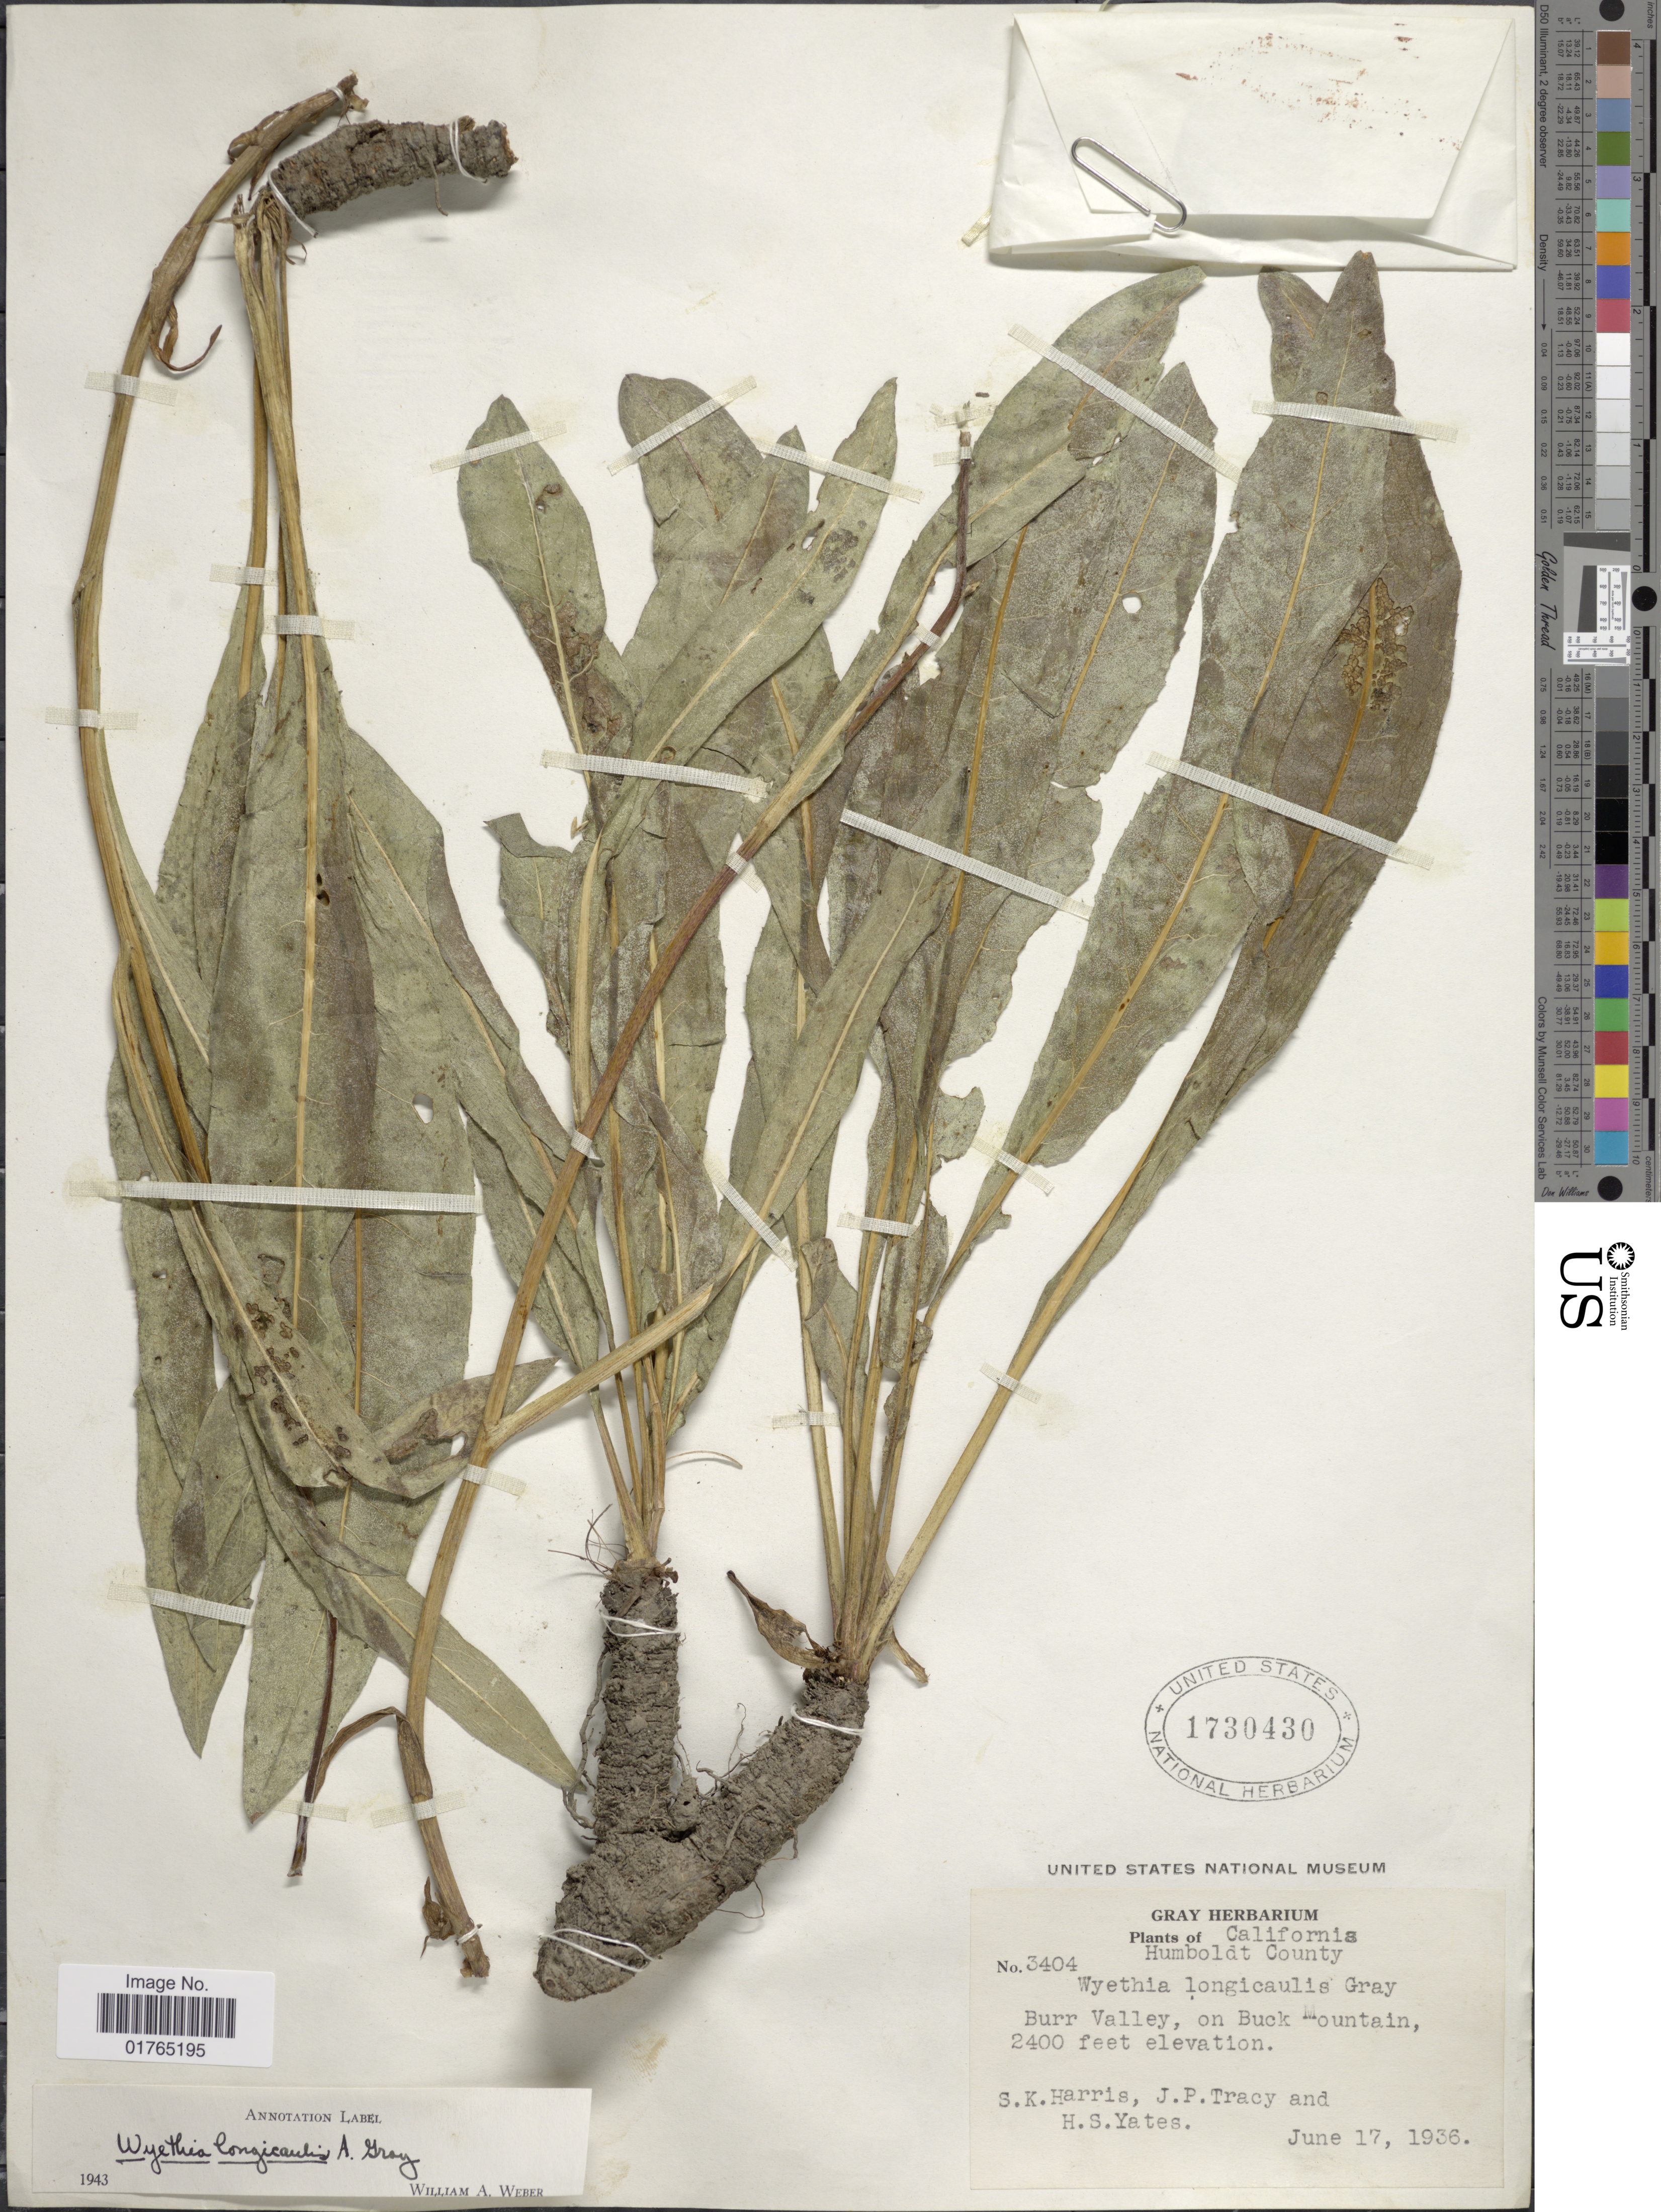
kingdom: Plantae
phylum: Tracheophyta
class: Magnoliopsida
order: Asterales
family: Asteraceae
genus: Wyethia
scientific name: Wyethia longicaulis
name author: A. Gray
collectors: S. K. Harris, J. Tracy & H. S. Yates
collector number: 3404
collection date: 1936-06-17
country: United States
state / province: California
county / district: Humboldt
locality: Humboldt County, Burr Valley, on Buck Mountain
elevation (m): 732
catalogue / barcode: US 1730430